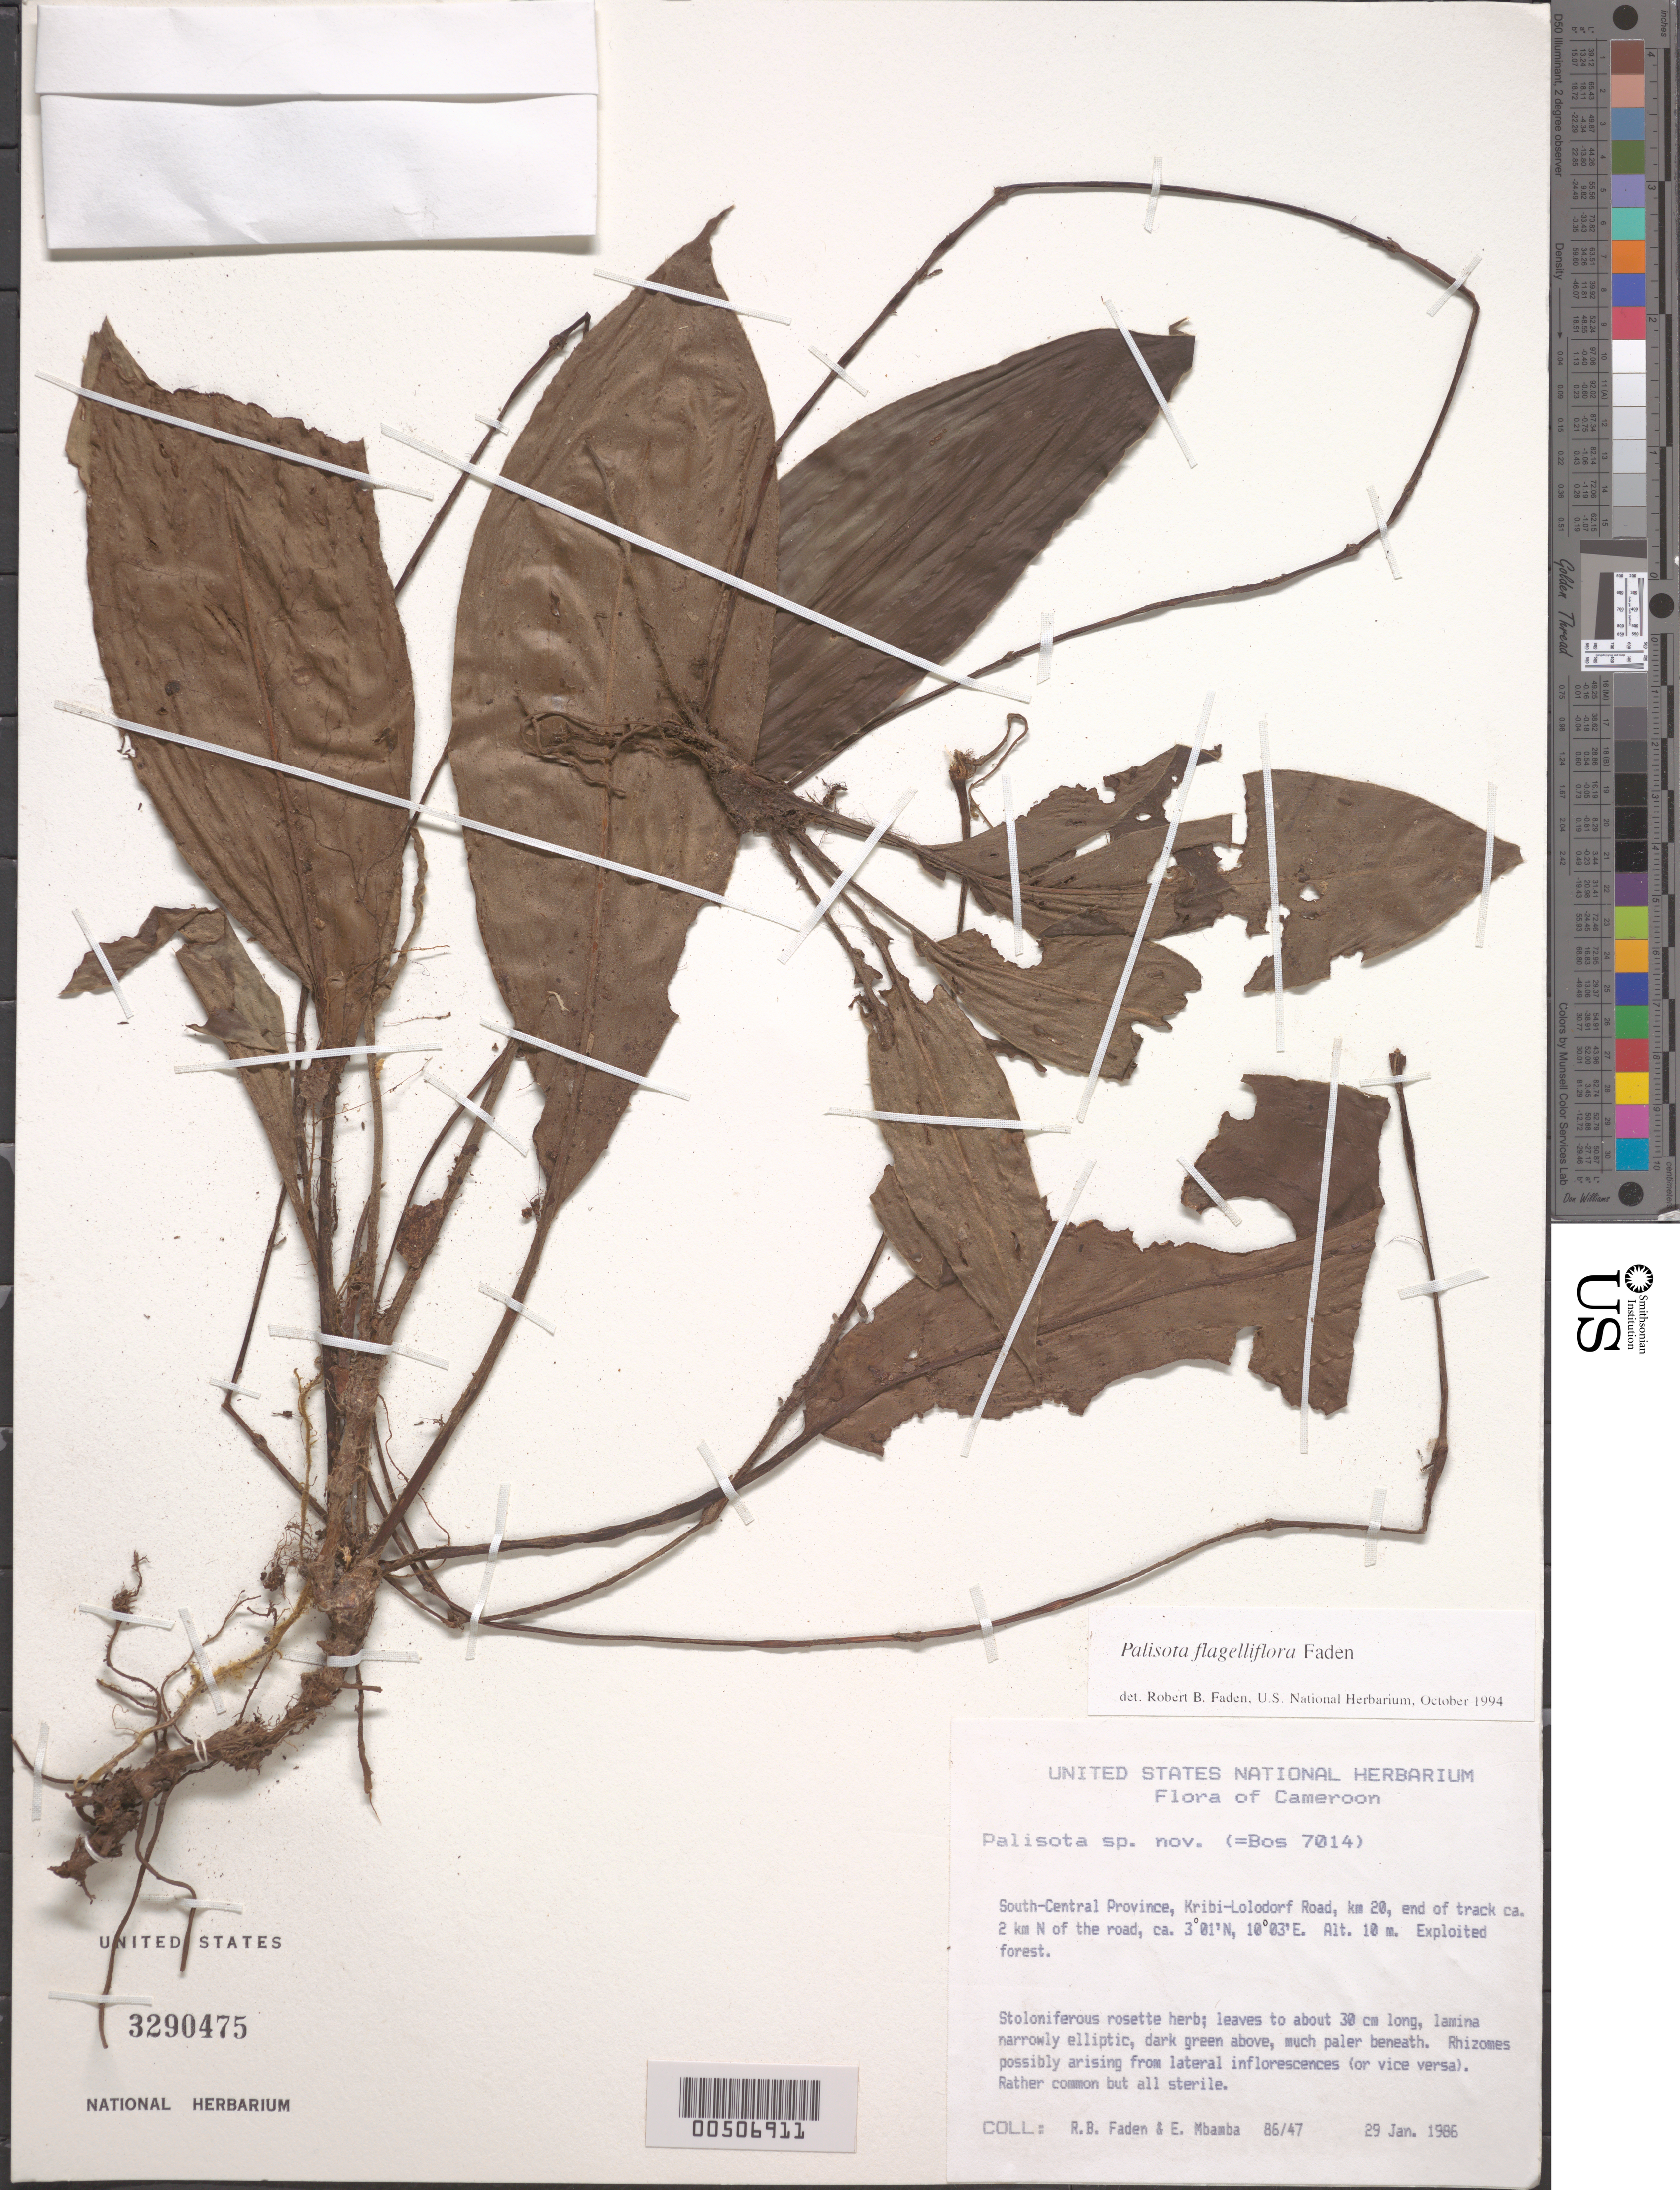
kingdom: Plantae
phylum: Tracheophyta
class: Liliopsida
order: Commelinales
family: Commelinaceae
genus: Palisota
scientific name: Palisota flagelliflora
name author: Faden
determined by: Faden, Robert B., (US), Smithsonian Institution - National Museum of Natural History (UNITED STATES)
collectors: R. B. Faden & E. Mbamba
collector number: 86/47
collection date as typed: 29 Jan 1986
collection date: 1986-01-29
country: Cameroon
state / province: Sud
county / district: Océan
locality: Kribi-lolodorf road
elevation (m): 10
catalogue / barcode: US 3290475